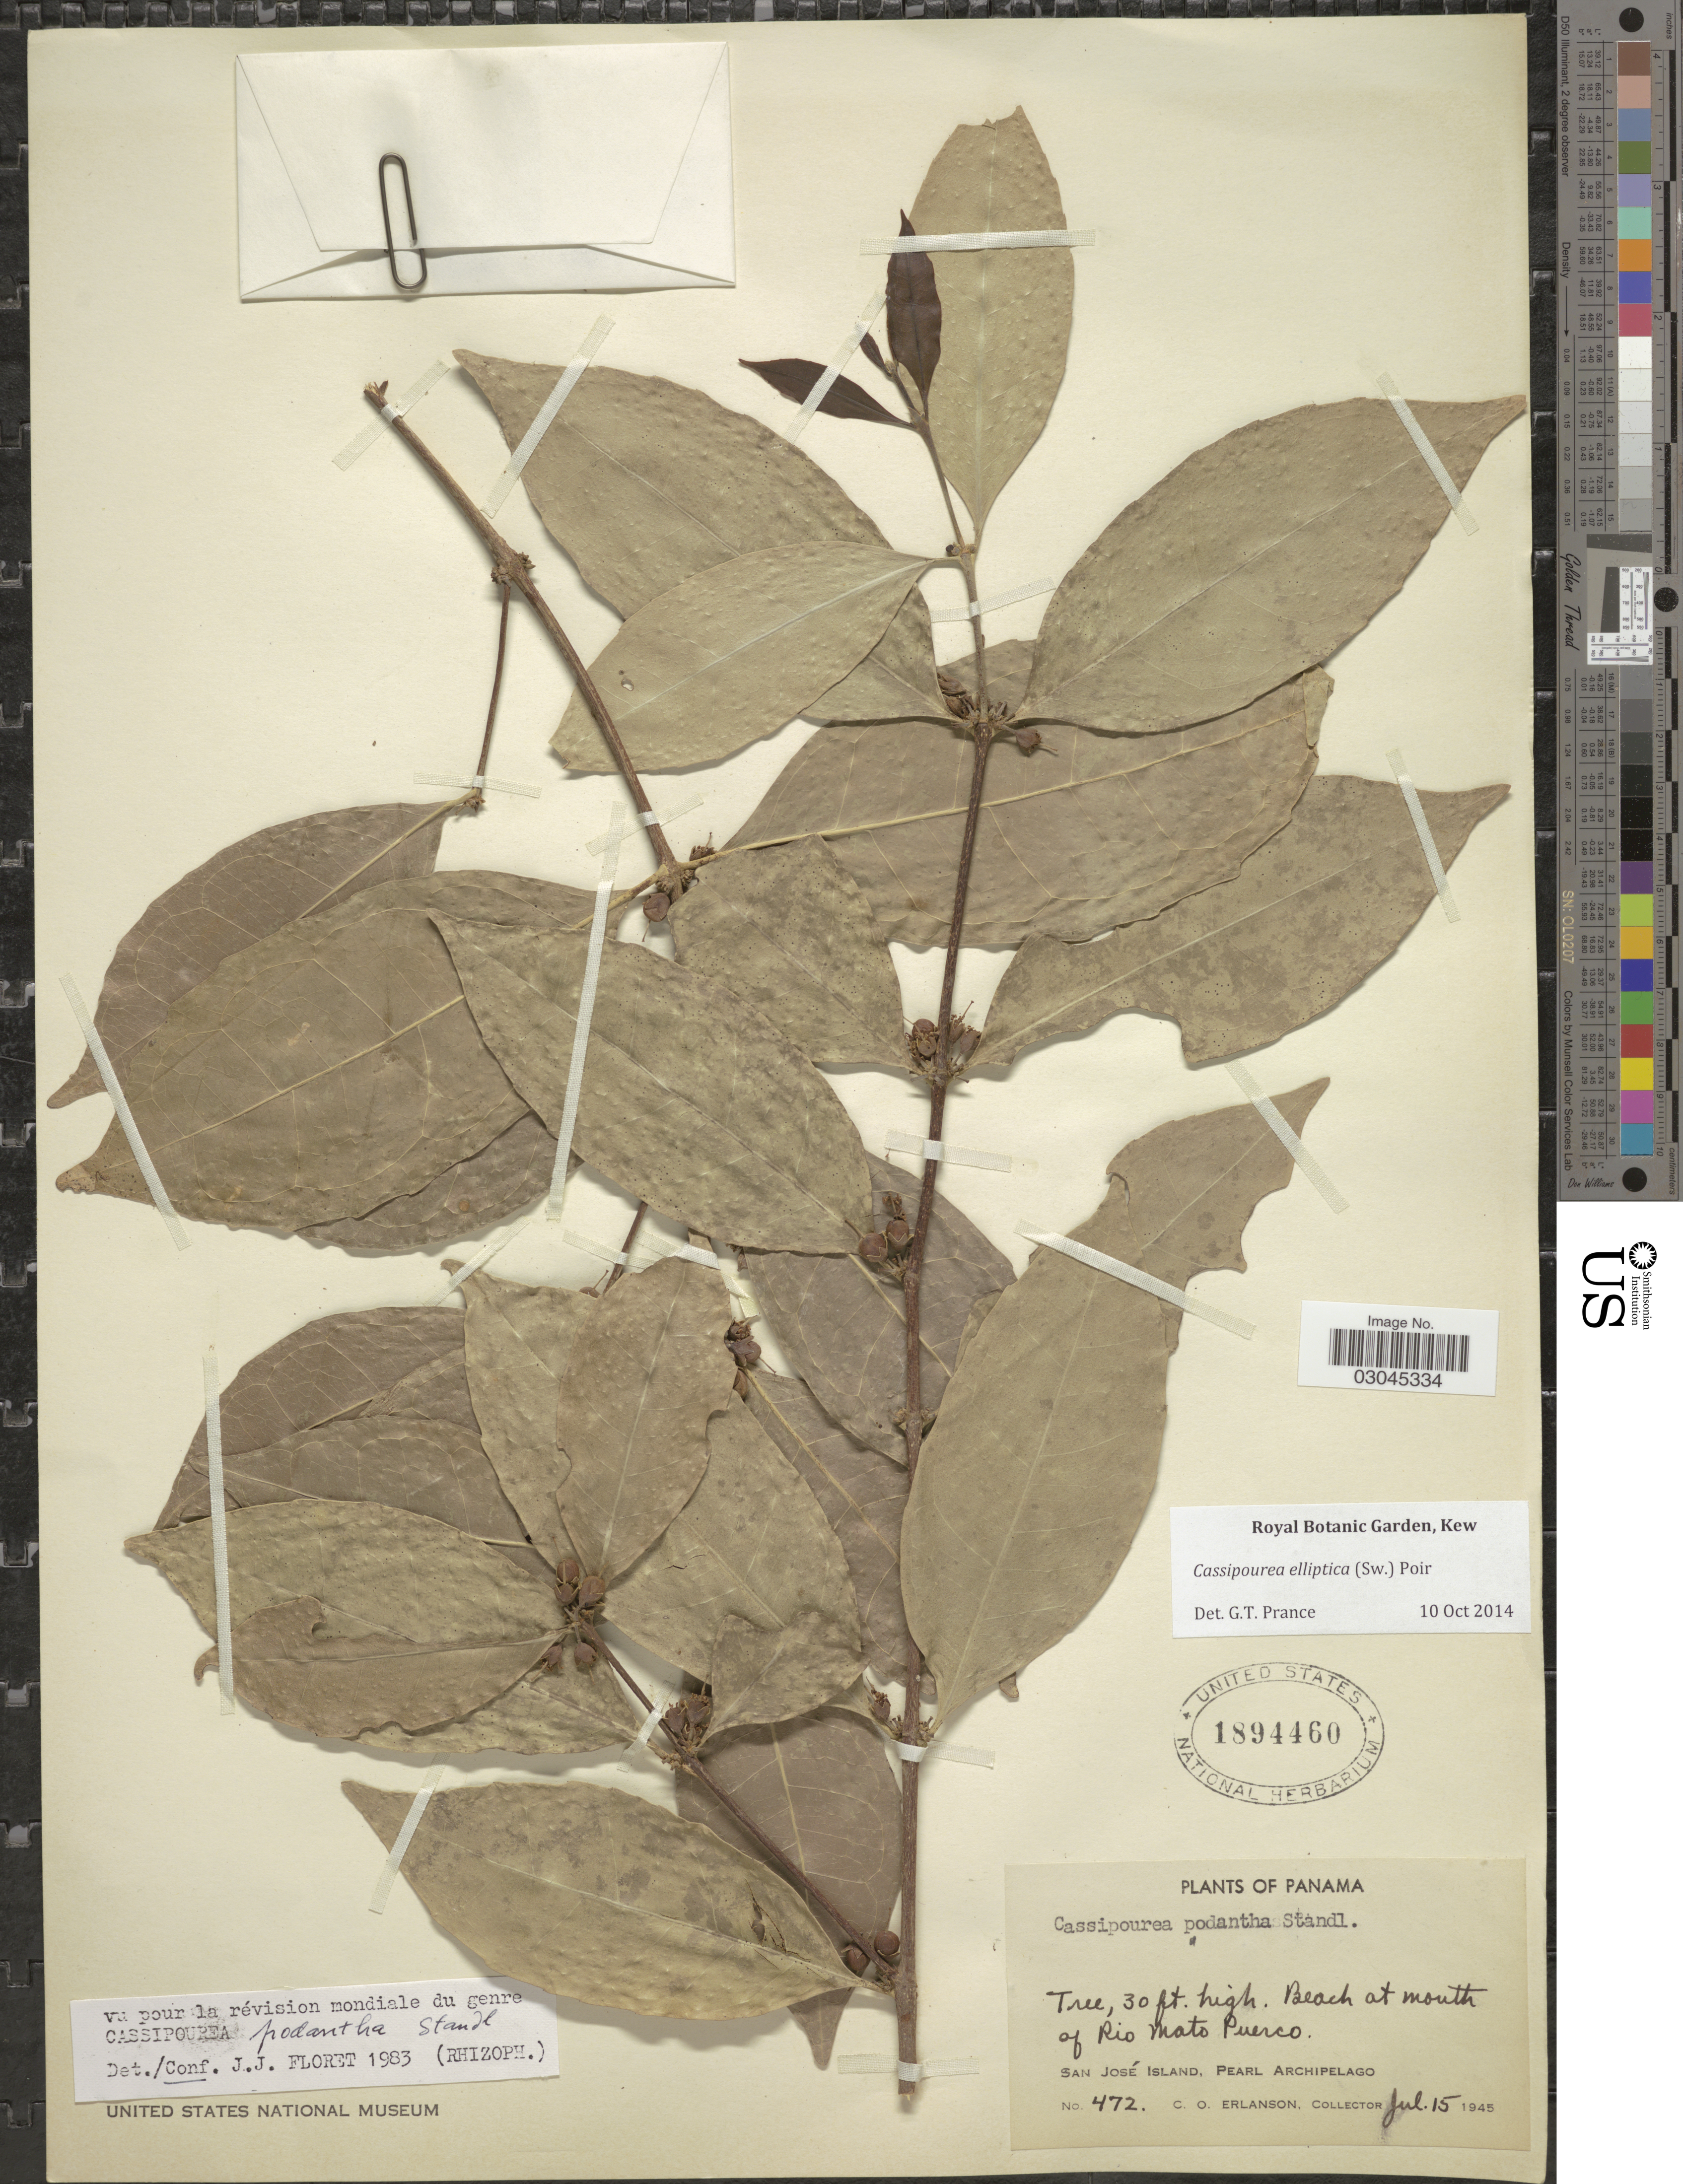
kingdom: Plantae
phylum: Tracheophyta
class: Magnoliopsida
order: Malpighiales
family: Rhizophoraceae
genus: Cassipourea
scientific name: Cassipourea elliptica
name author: (Sw.) Poir.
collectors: C. O. Erlanson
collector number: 472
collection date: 1945-07-15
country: Panama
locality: Beach at mouth of Rio Mato Puerco. San José Island, Pearl Archipelago.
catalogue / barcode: US 1894460